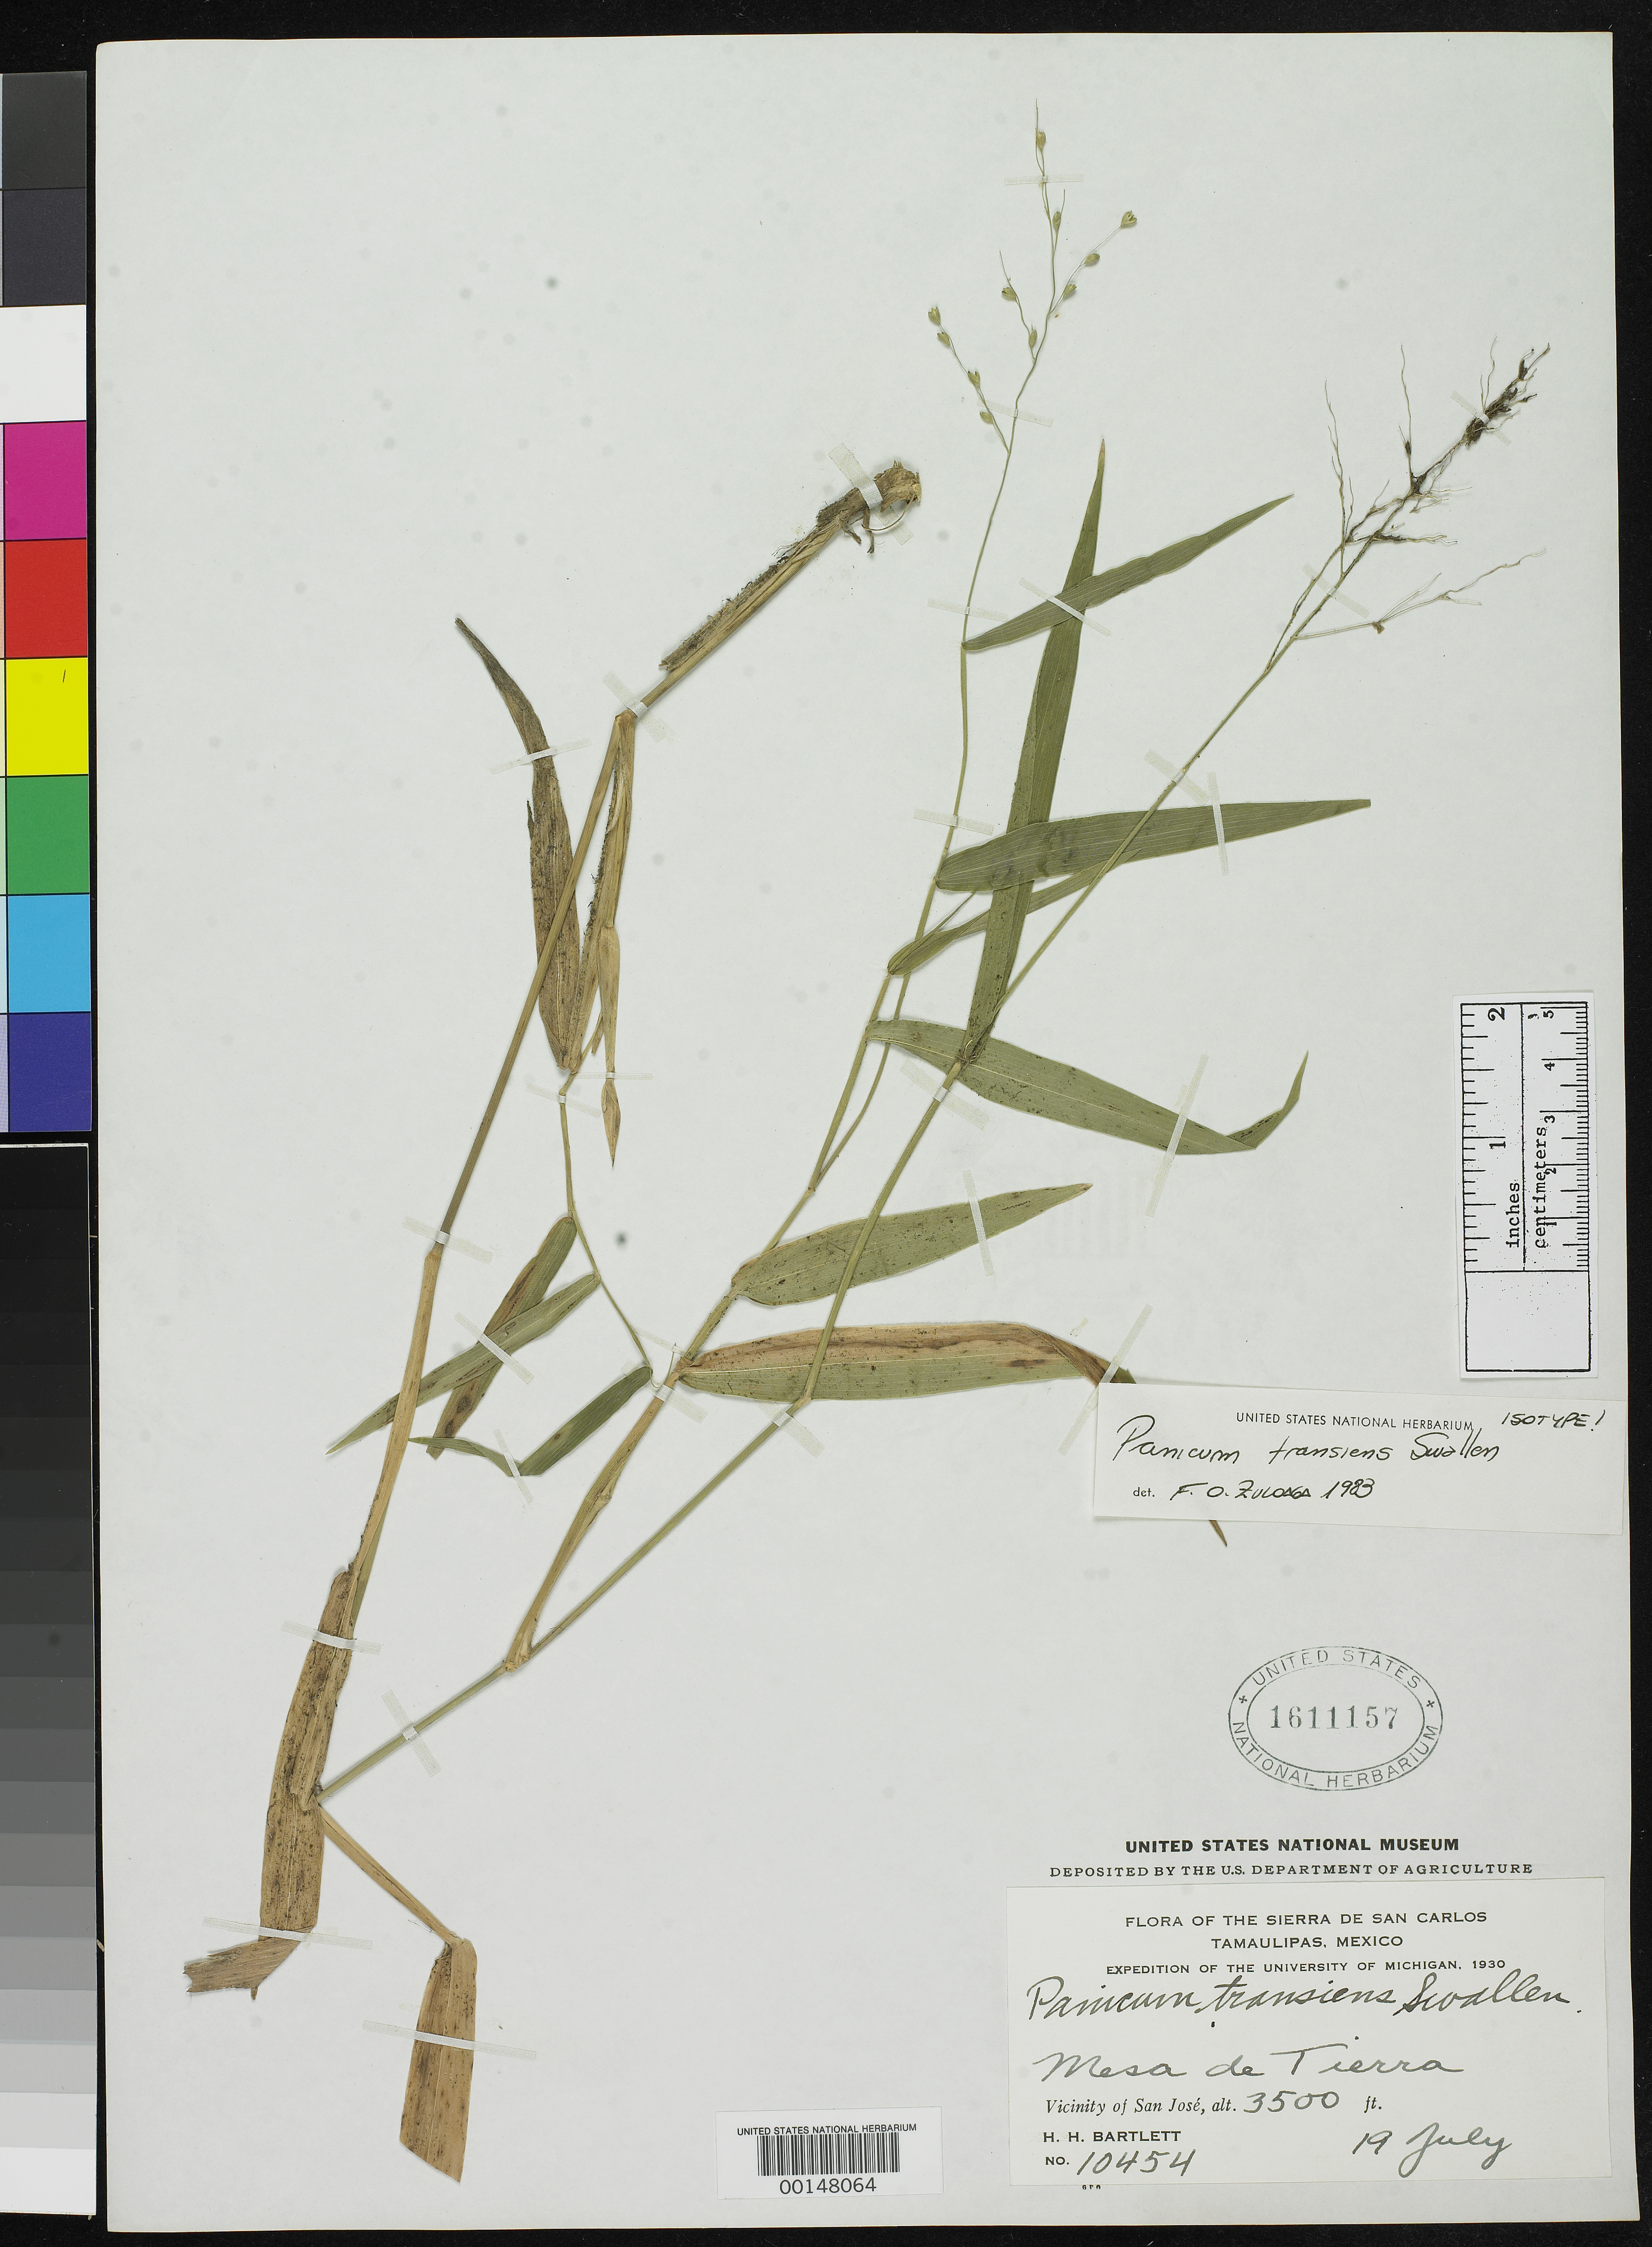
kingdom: Plantae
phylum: Tracheophyta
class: Liliopsida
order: Poales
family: Poaceae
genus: Panicum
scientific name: Panicum transiens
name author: Swallen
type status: Isotype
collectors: H. H. Bartlett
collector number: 10454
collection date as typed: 19 Jul 1930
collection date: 1930-07-19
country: Mexico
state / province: Tamaulipas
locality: Mesa de Tierra; alt. 3500 ft.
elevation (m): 1067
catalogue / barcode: US 1611157